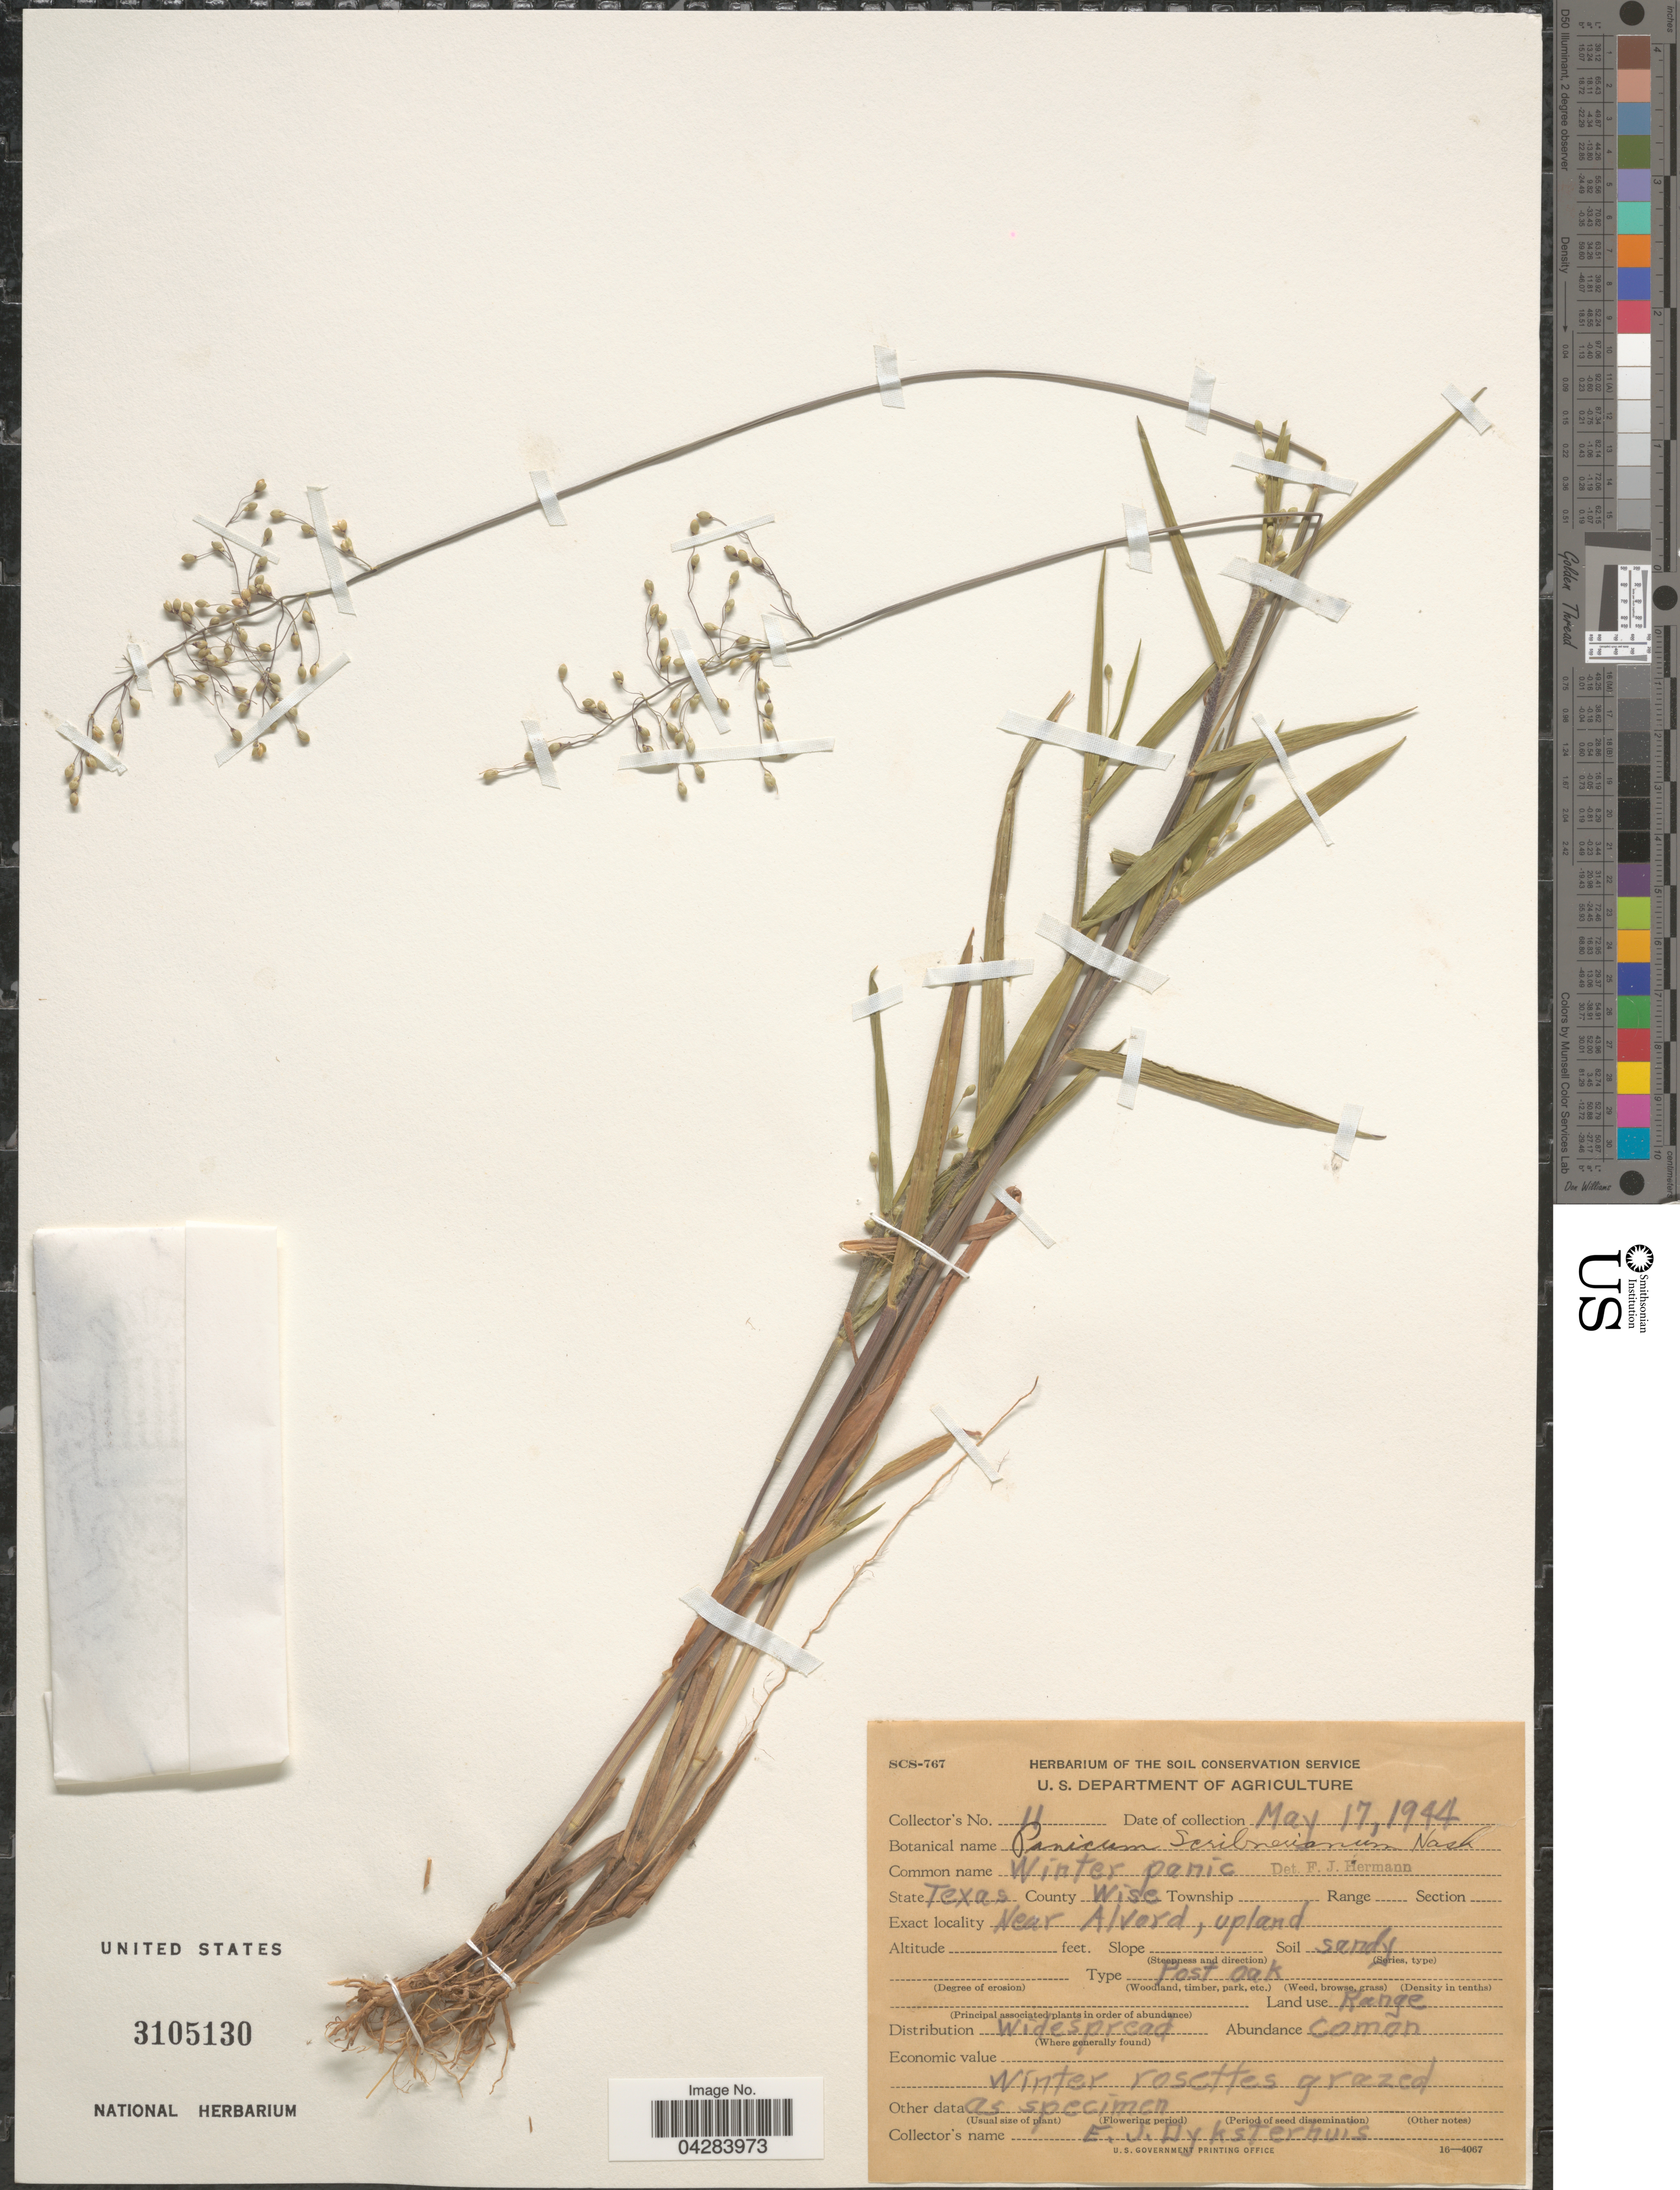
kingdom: Plantae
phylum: Tracheophyta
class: Liliopsida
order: Poales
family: Poaceae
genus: Dichanthelium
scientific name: Dichanthelium oligosanthes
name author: (Schult.) Gould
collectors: E. Dyksterhuis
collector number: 11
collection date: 1944-05-17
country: United States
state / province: Texas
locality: County Wise. Near Alvord, upland.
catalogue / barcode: US 3105130